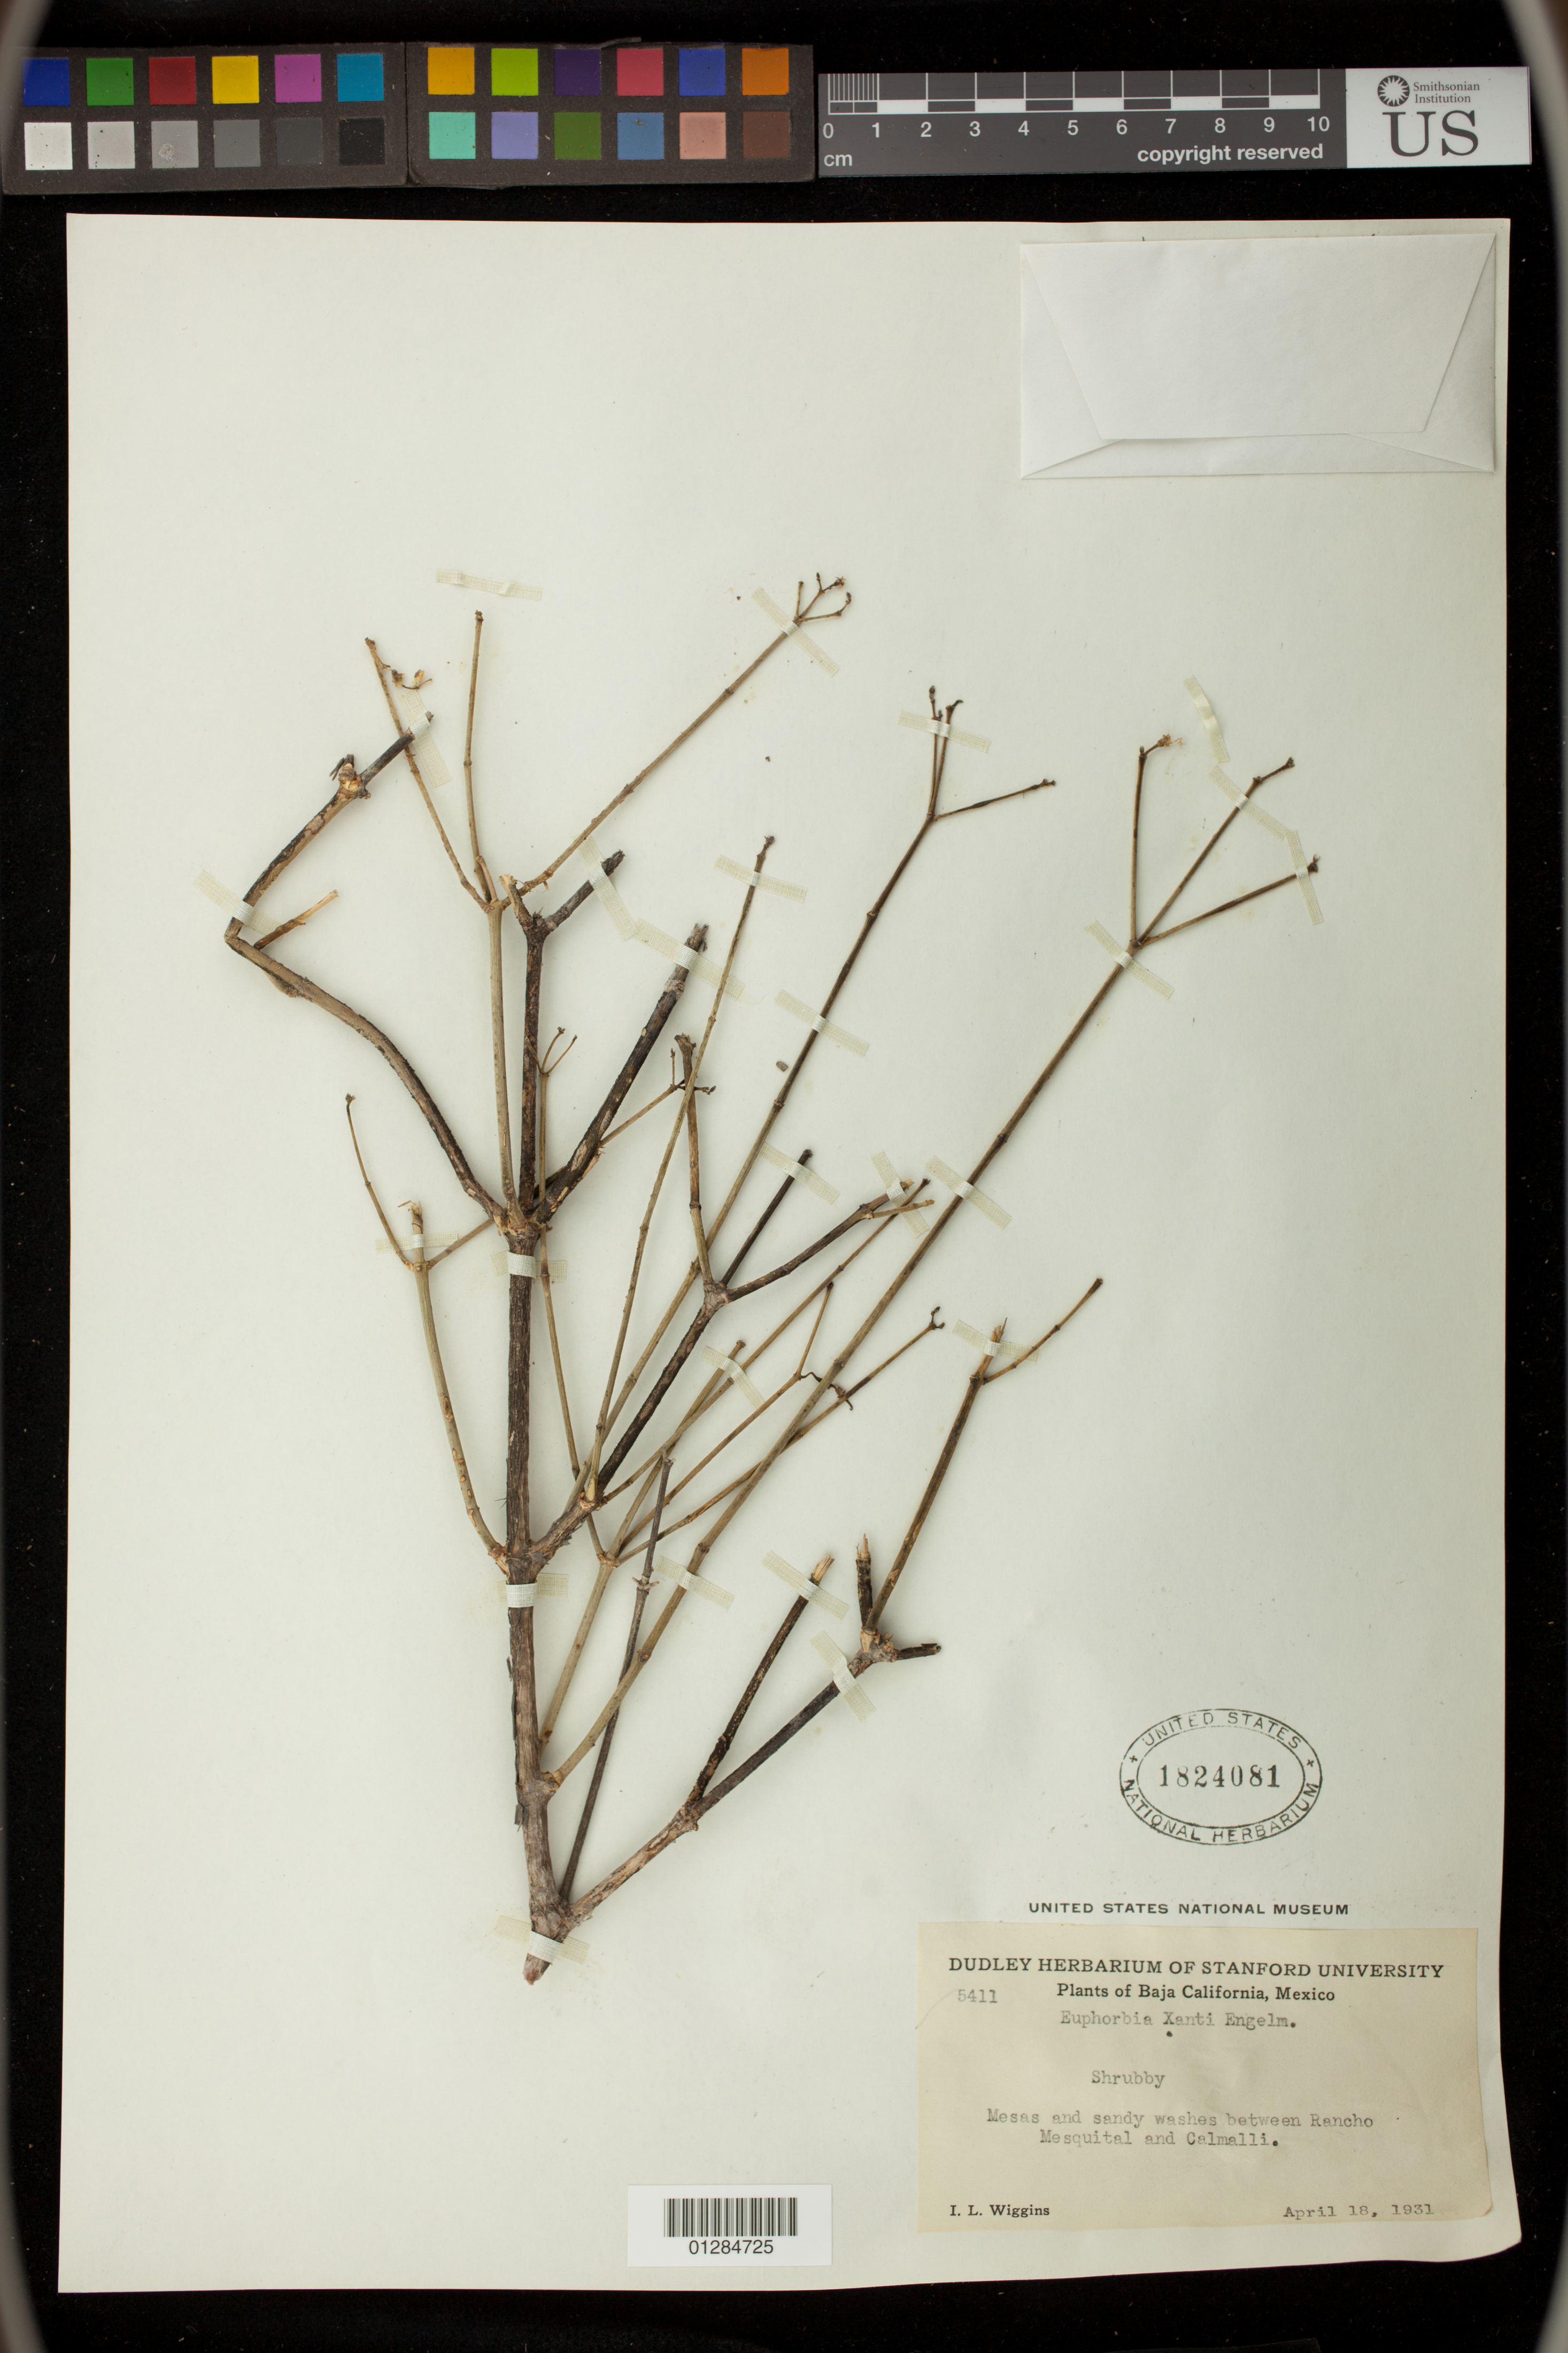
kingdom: Plantae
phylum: Tracheophyta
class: Magnoliopsida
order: Malpighiales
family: Euphorbiaceae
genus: Euphorbia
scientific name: Euphorbia xanti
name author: Engelm. ex Boiss.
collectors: I. L. Wiggins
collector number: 5411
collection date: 1931-04-18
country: Mexico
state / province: Baja California Norte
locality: between Rancho Mesquital and Calmalli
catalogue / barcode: US 1824081